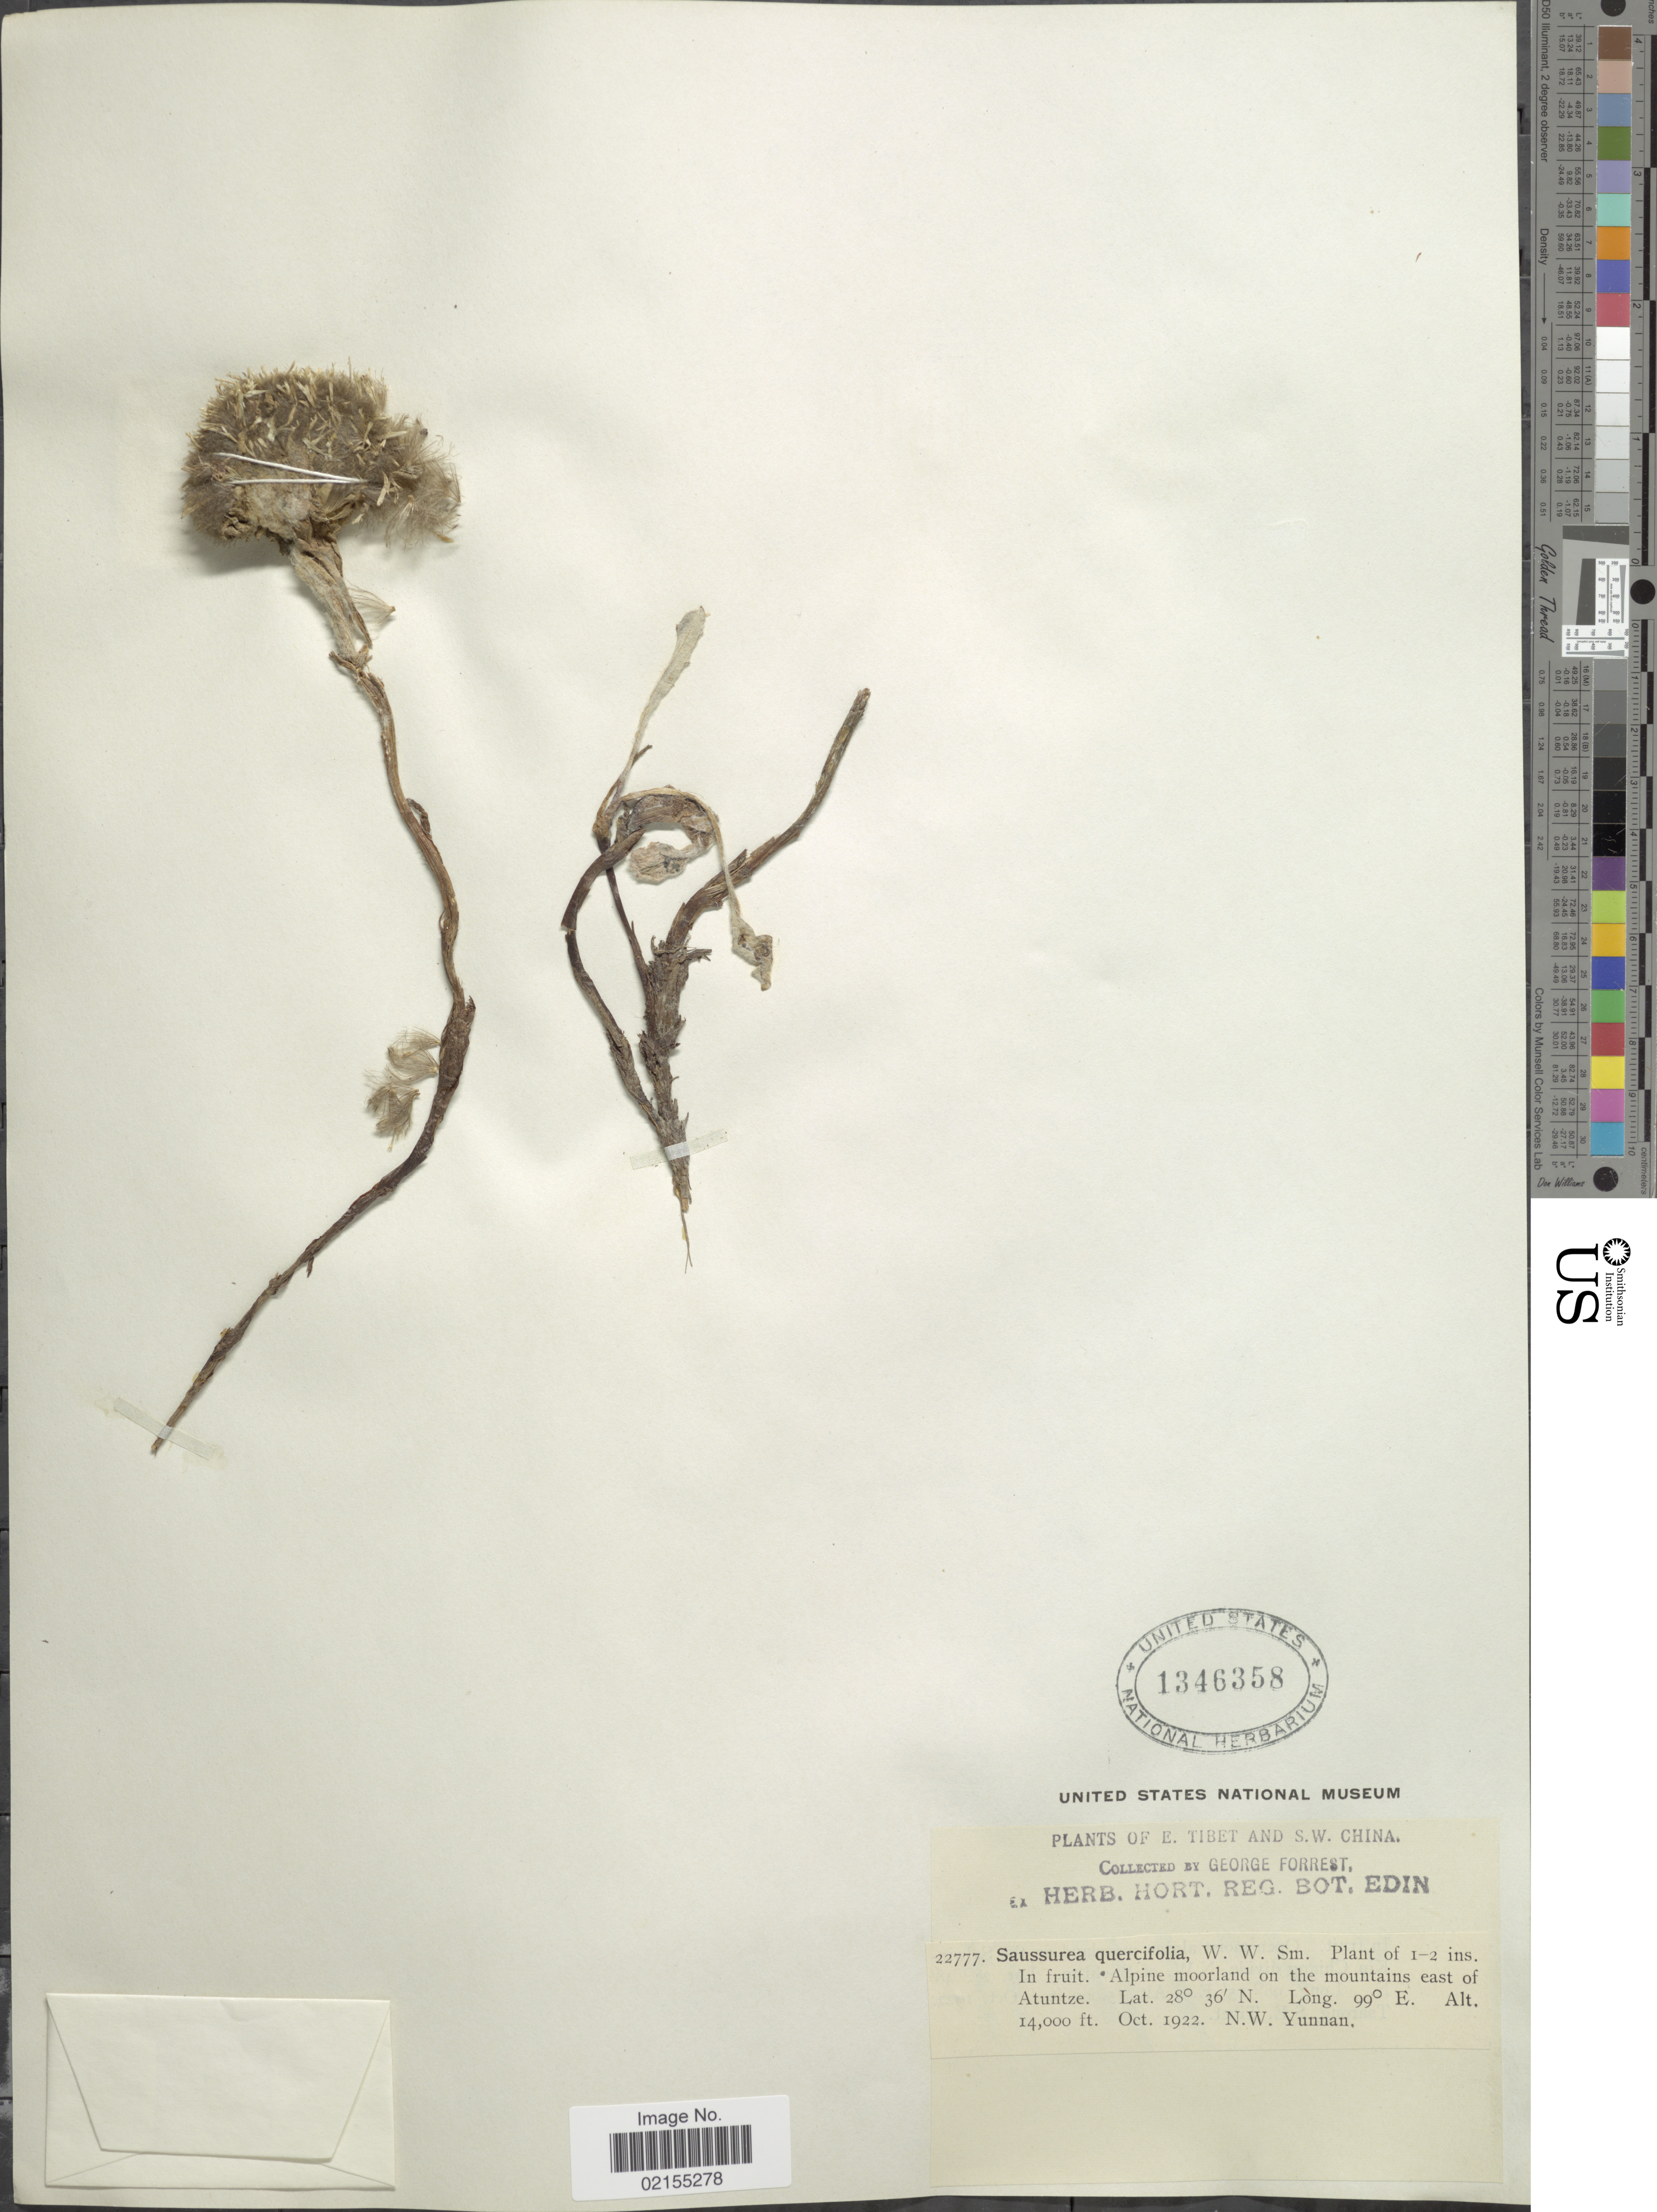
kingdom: Plantae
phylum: Tracheophyta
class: Magnoliopsida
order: Asterales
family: Asteraceae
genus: Saussurea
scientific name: Saussurea quercifolia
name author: W.W. Sm.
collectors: G. Forrest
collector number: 22777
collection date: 1922-10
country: China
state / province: Yunnan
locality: Alpine moorland on the mountains east of Atuntze, N.W. Yunnan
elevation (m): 4267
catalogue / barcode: US 1346358